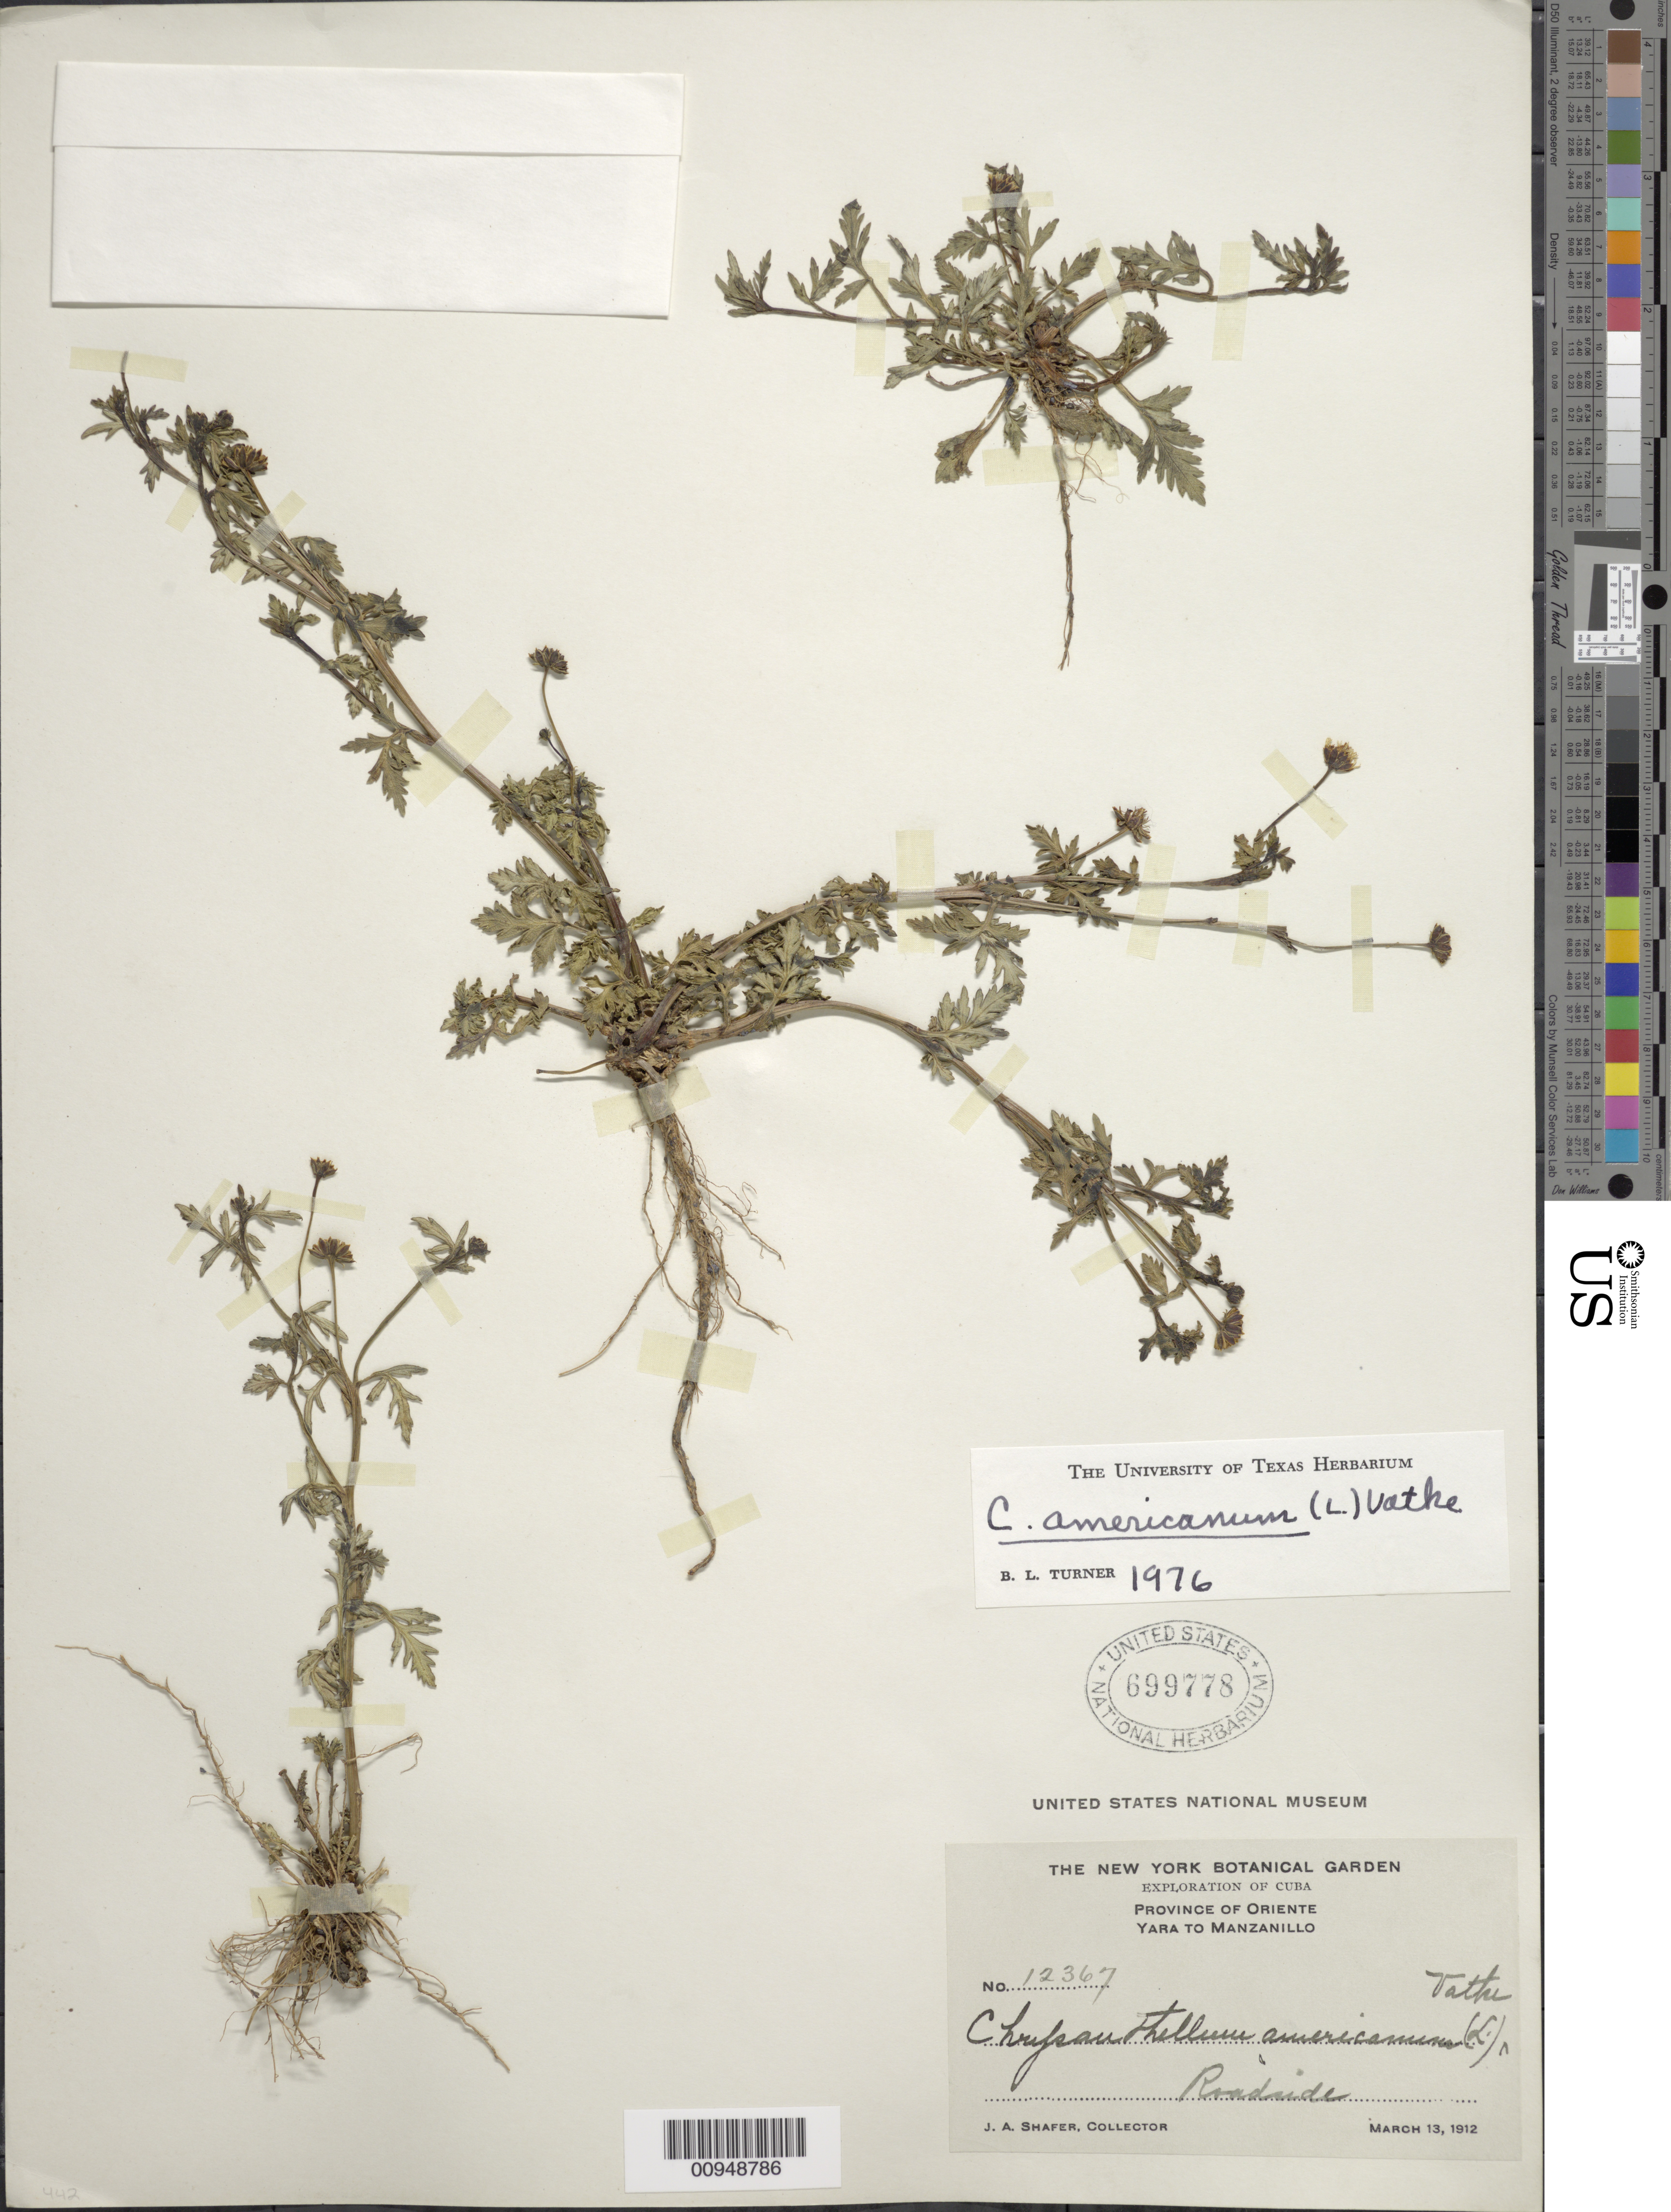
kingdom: Plantae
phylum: Tracheophyta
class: Magnoliopsida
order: Asterales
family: Asteraceae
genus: Chrysanthellum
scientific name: Chrysanthellum americanum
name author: (L.) Vatke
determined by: Turner, B. L.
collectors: J. A. Shafer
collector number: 12367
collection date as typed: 13 Mar 1912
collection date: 1912-03-13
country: Cuba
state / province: Oriente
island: Cuba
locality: Yara to Manzanillo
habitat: Roadside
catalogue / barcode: US 699778